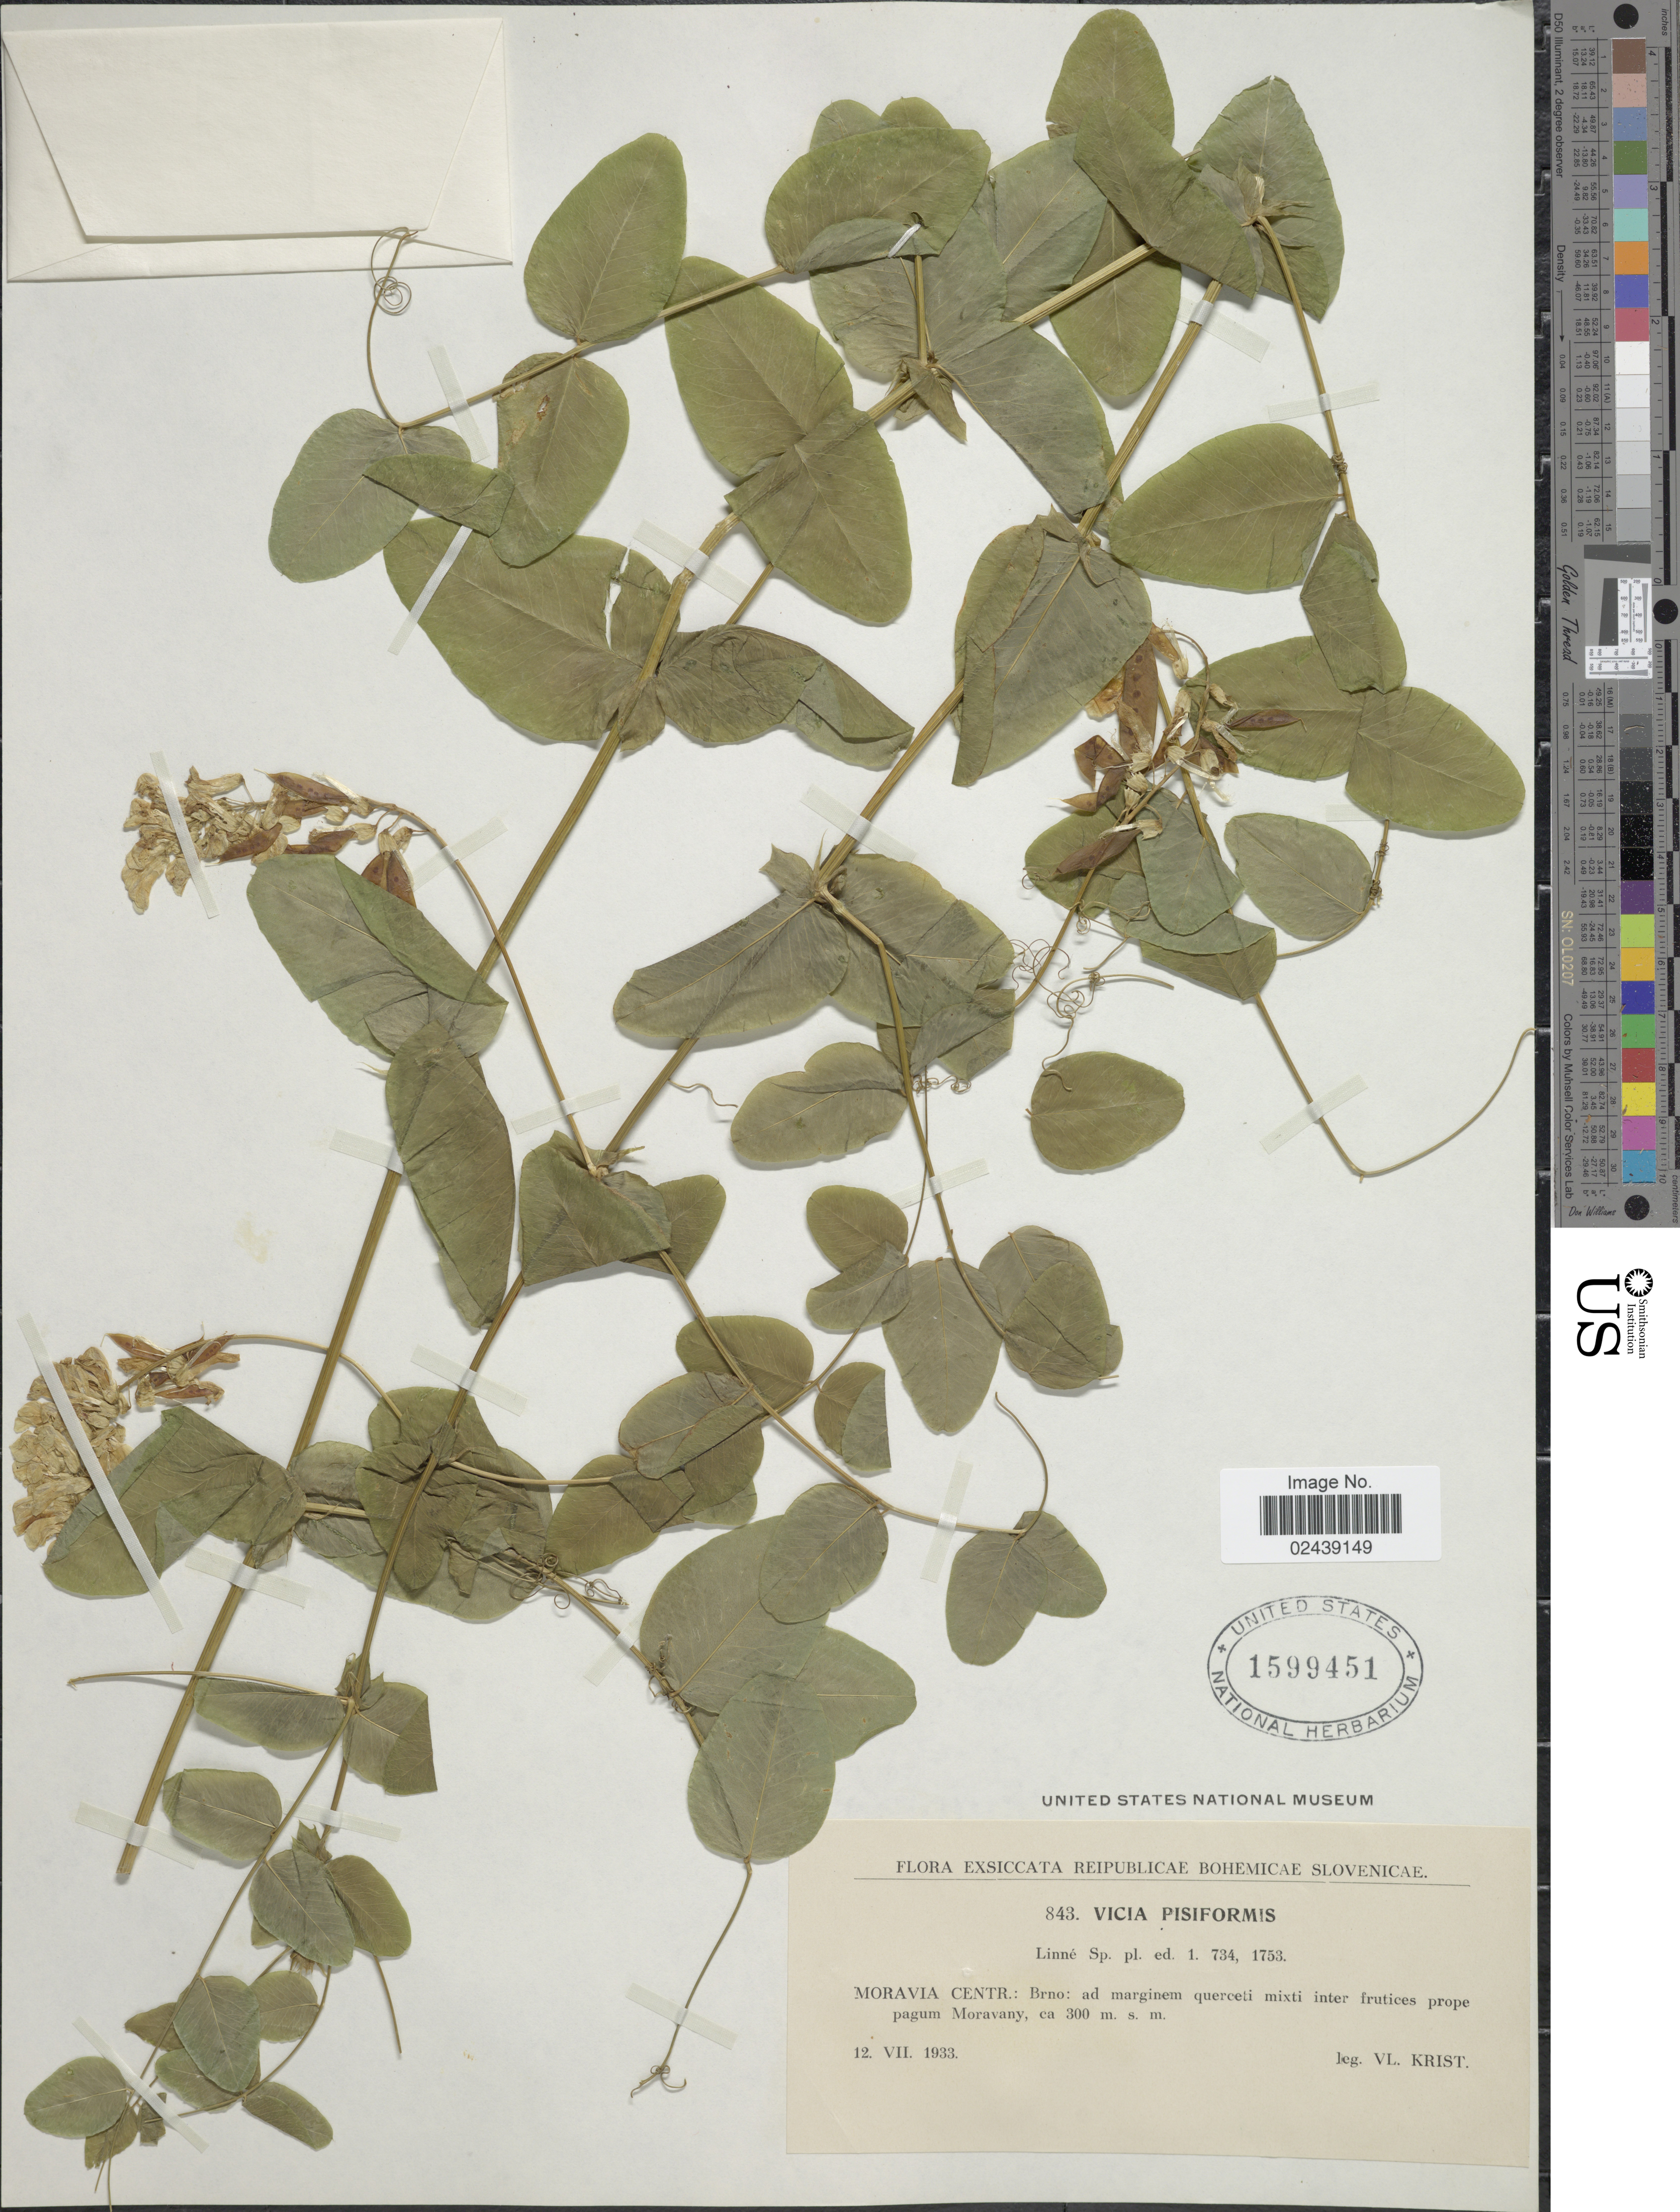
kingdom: Plantae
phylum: Tracheophyta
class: Magnoliopsida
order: Fabales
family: Fabaceae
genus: Vicia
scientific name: Vicia pisiformis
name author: L.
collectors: V. Krist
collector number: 843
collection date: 1933-07-12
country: Czechia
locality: Reipublicae Bohemicae Slovenicae. Moravia Centr.: Brno: ad marginem querceti mixti inter frutices prope pagum Moravany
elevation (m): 300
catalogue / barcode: US 1599451